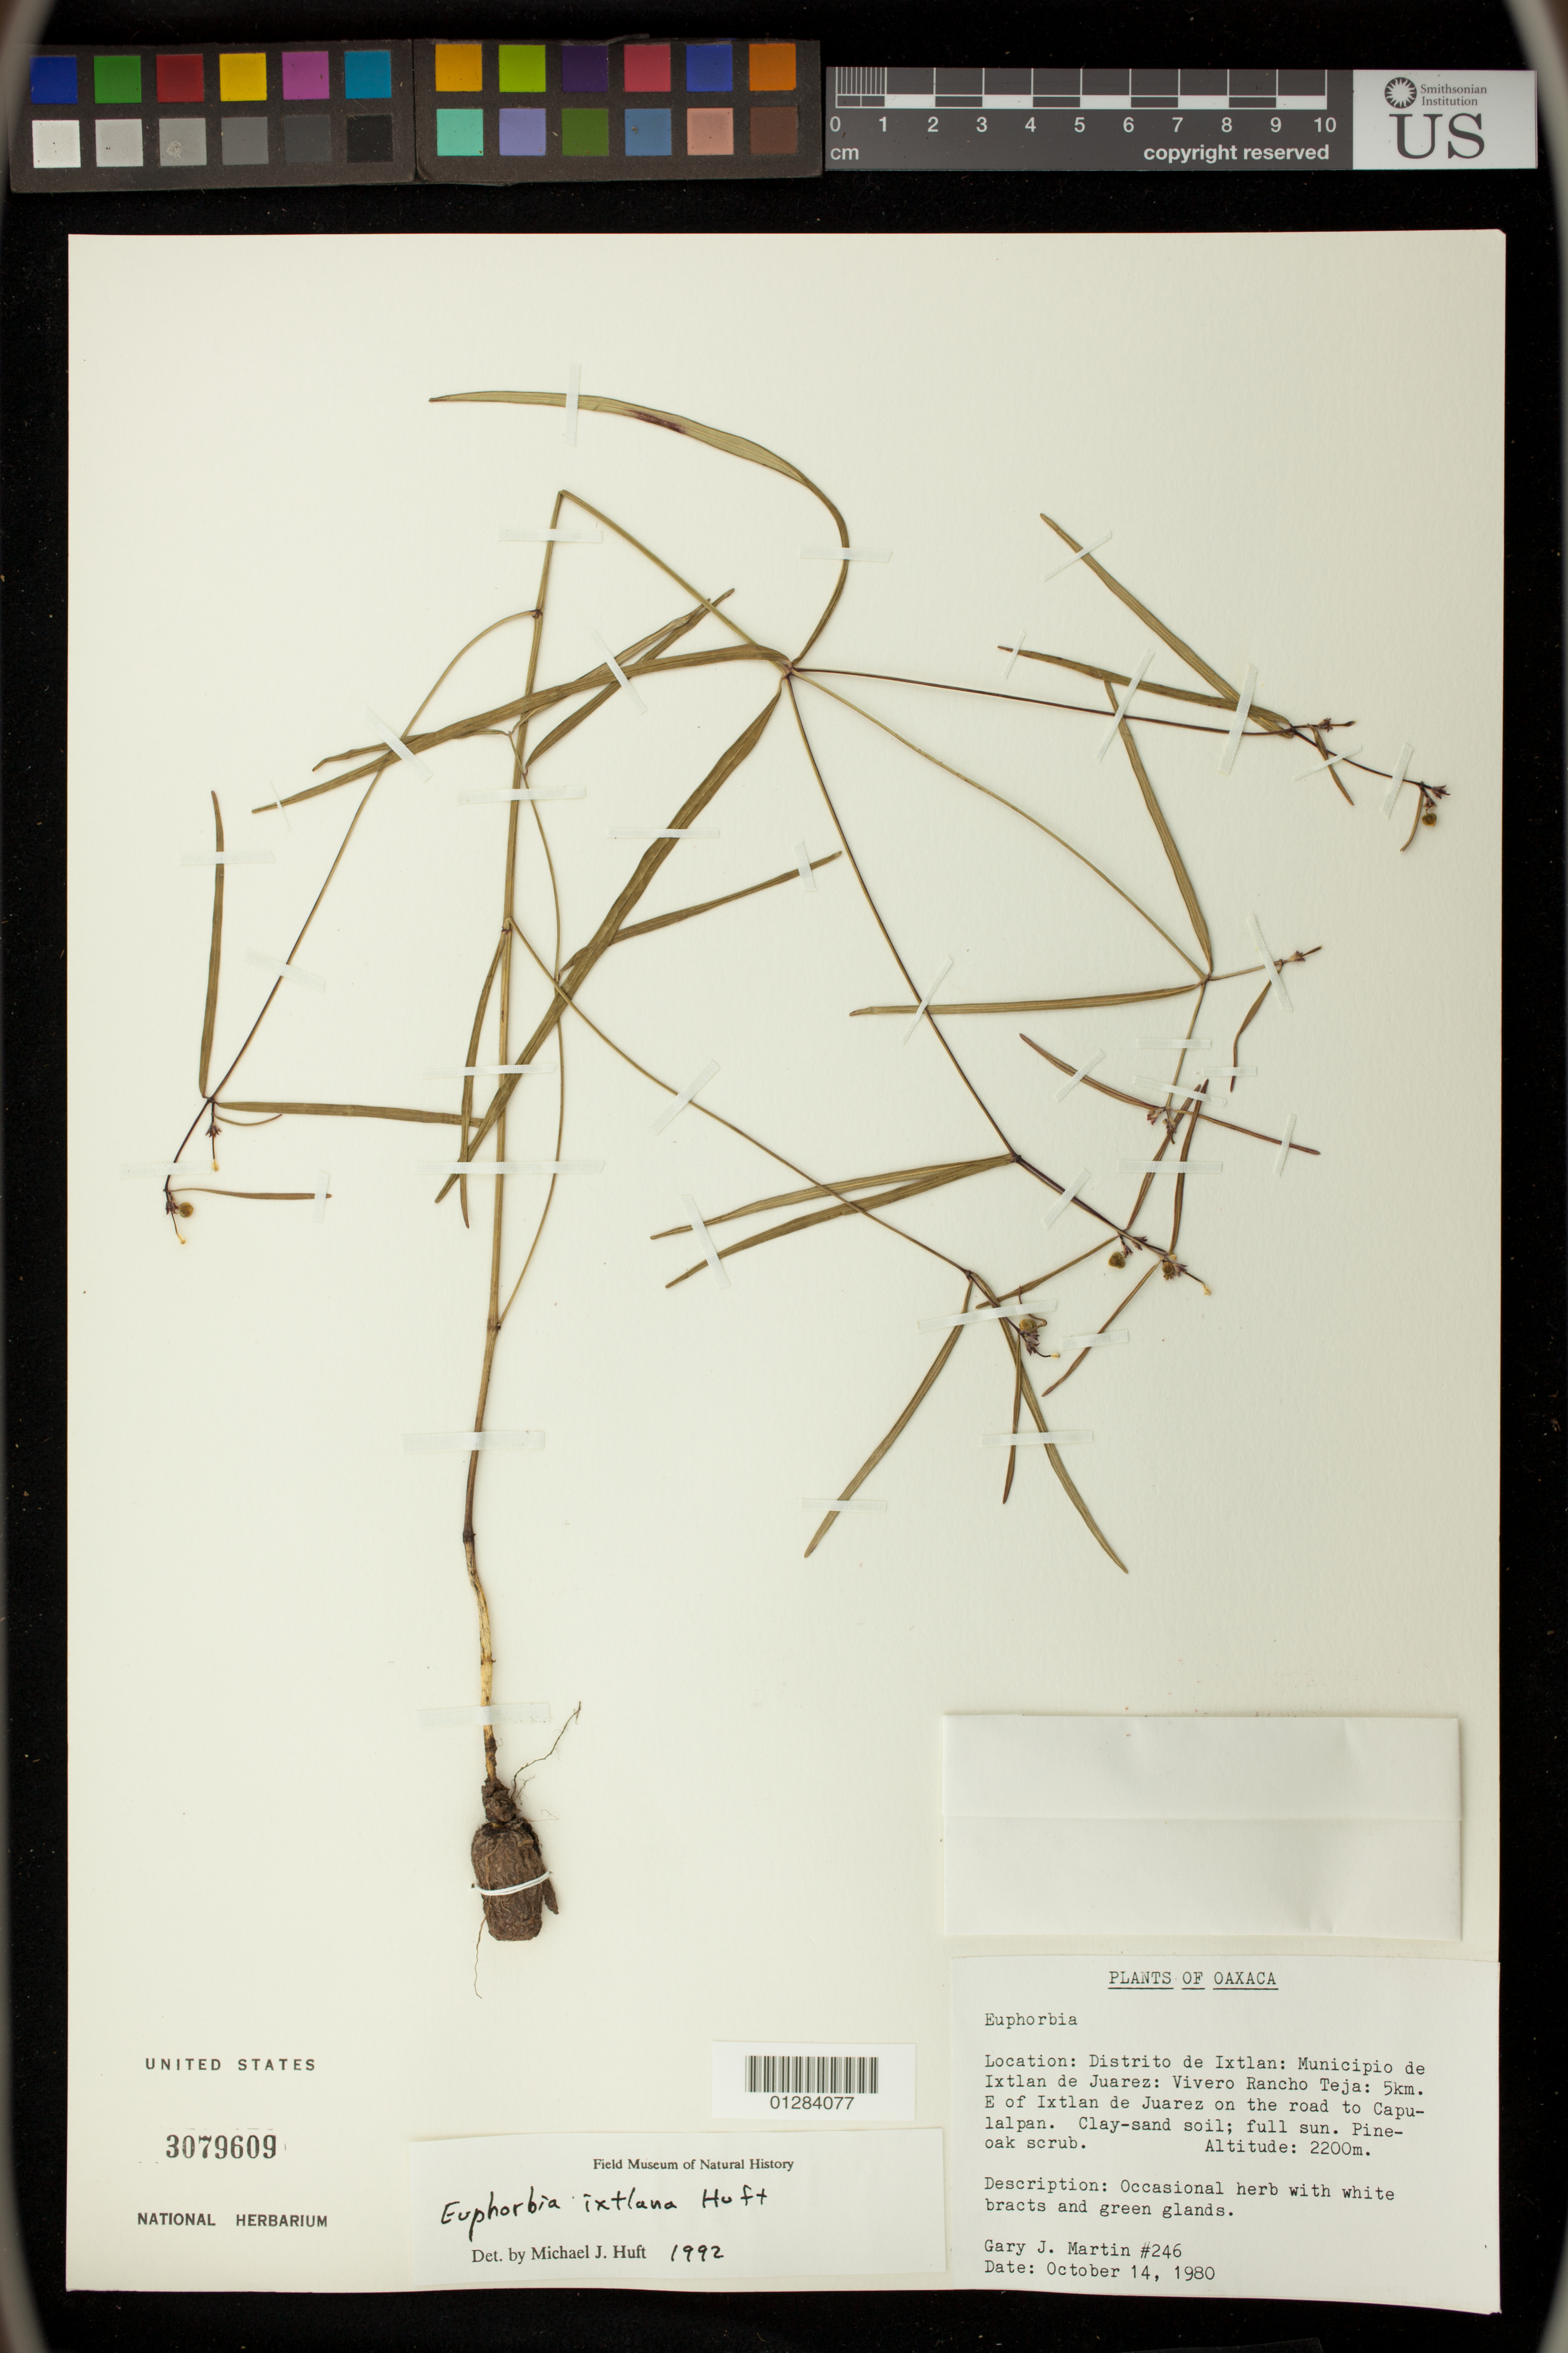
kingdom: Plantae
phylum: Tracheophyta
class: Magnoliopsida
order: Malpighiales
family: Euphorbiaceae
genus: Euphorbia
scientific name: Euphorbia ixtlana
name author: Huft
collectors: G. J. Martin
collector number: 246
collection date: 1980-10-14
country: Mexico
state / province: Oaxaca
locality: Distrito de Ixtlan: Municipio de Ixtlan de Juarez: Vivero Rancho Teja: 5km E of Ixtlan de Juarez on the road to Capulalpan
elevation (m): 2200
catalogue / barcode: US 3079609